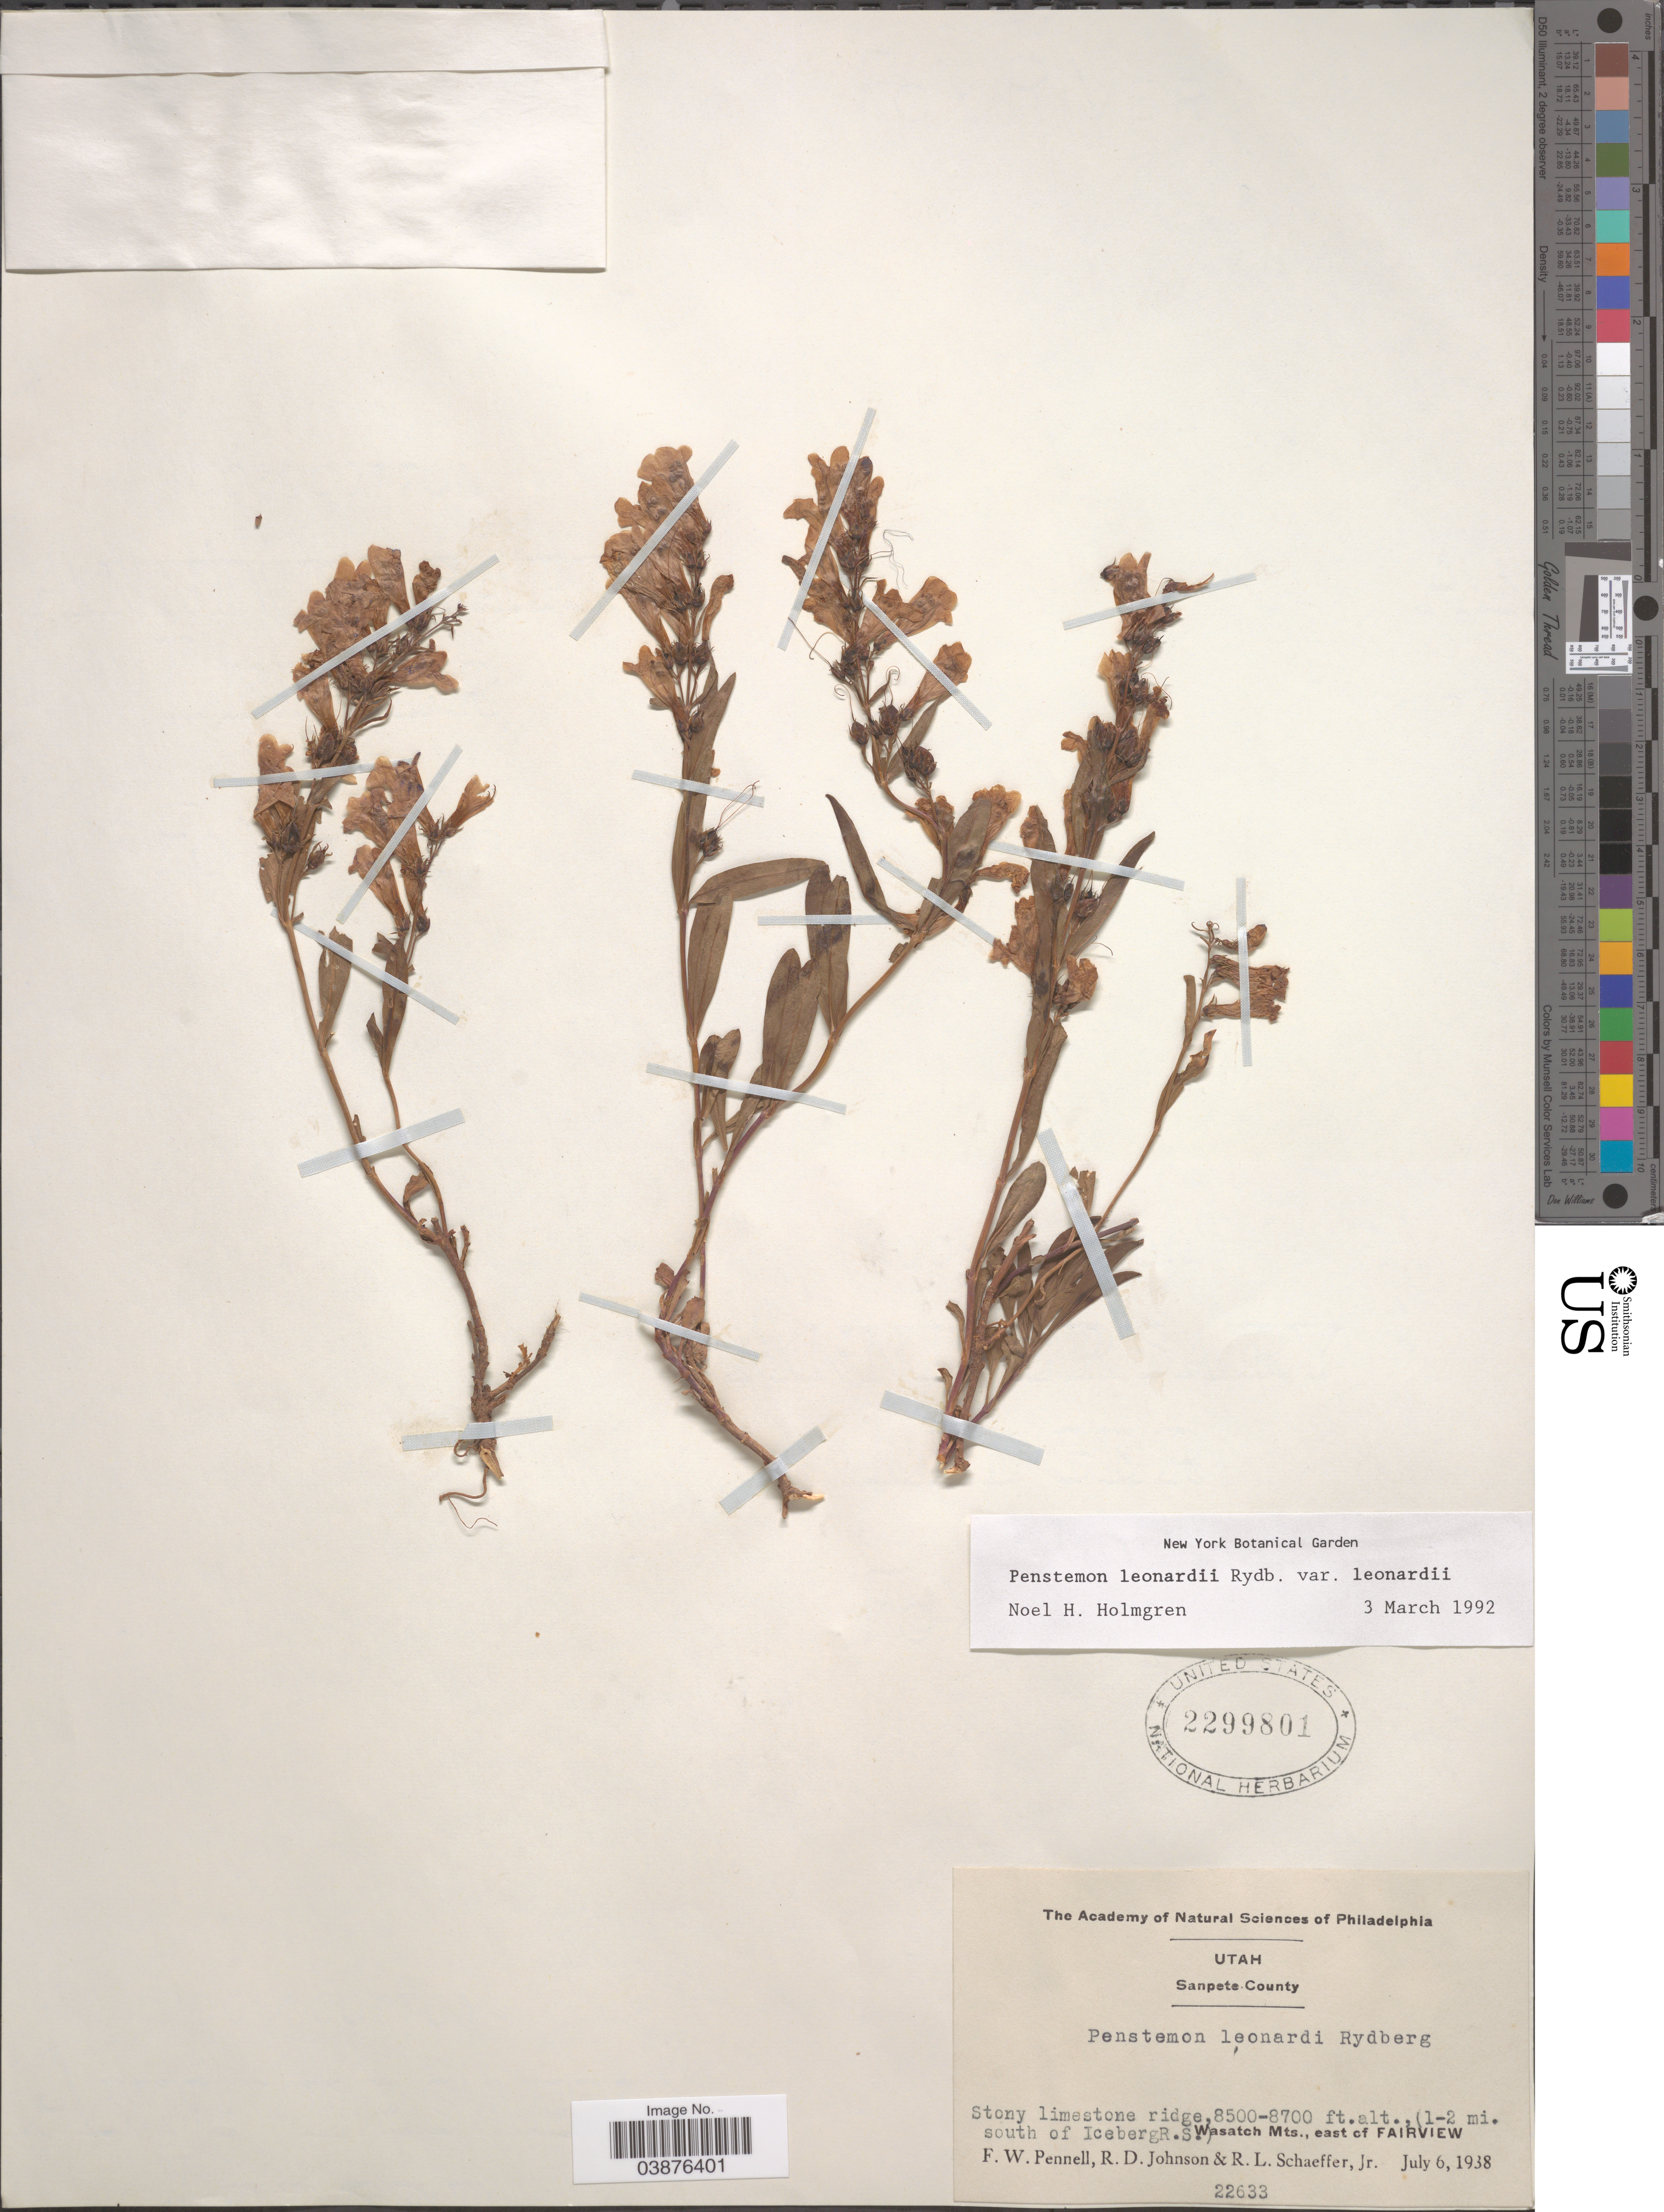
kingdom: Plantae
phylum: Tracheophyta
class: Magnoliopsida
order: Lamiales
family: Plantaginaceae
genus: Penstemon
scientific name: Penstemon leonardii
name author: Rydb.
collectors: F. W. Pennell, R. D. Johnson & R. L. Schaeffer Jr.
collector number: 22633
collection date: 1938-07-06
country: United States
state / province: Utah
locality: Sanpete County. Stony limestone ridge, (1-2 mi. south of Iceberg R. S.) Wasatch Mts., east of Fairview.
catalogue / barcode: US 2299801